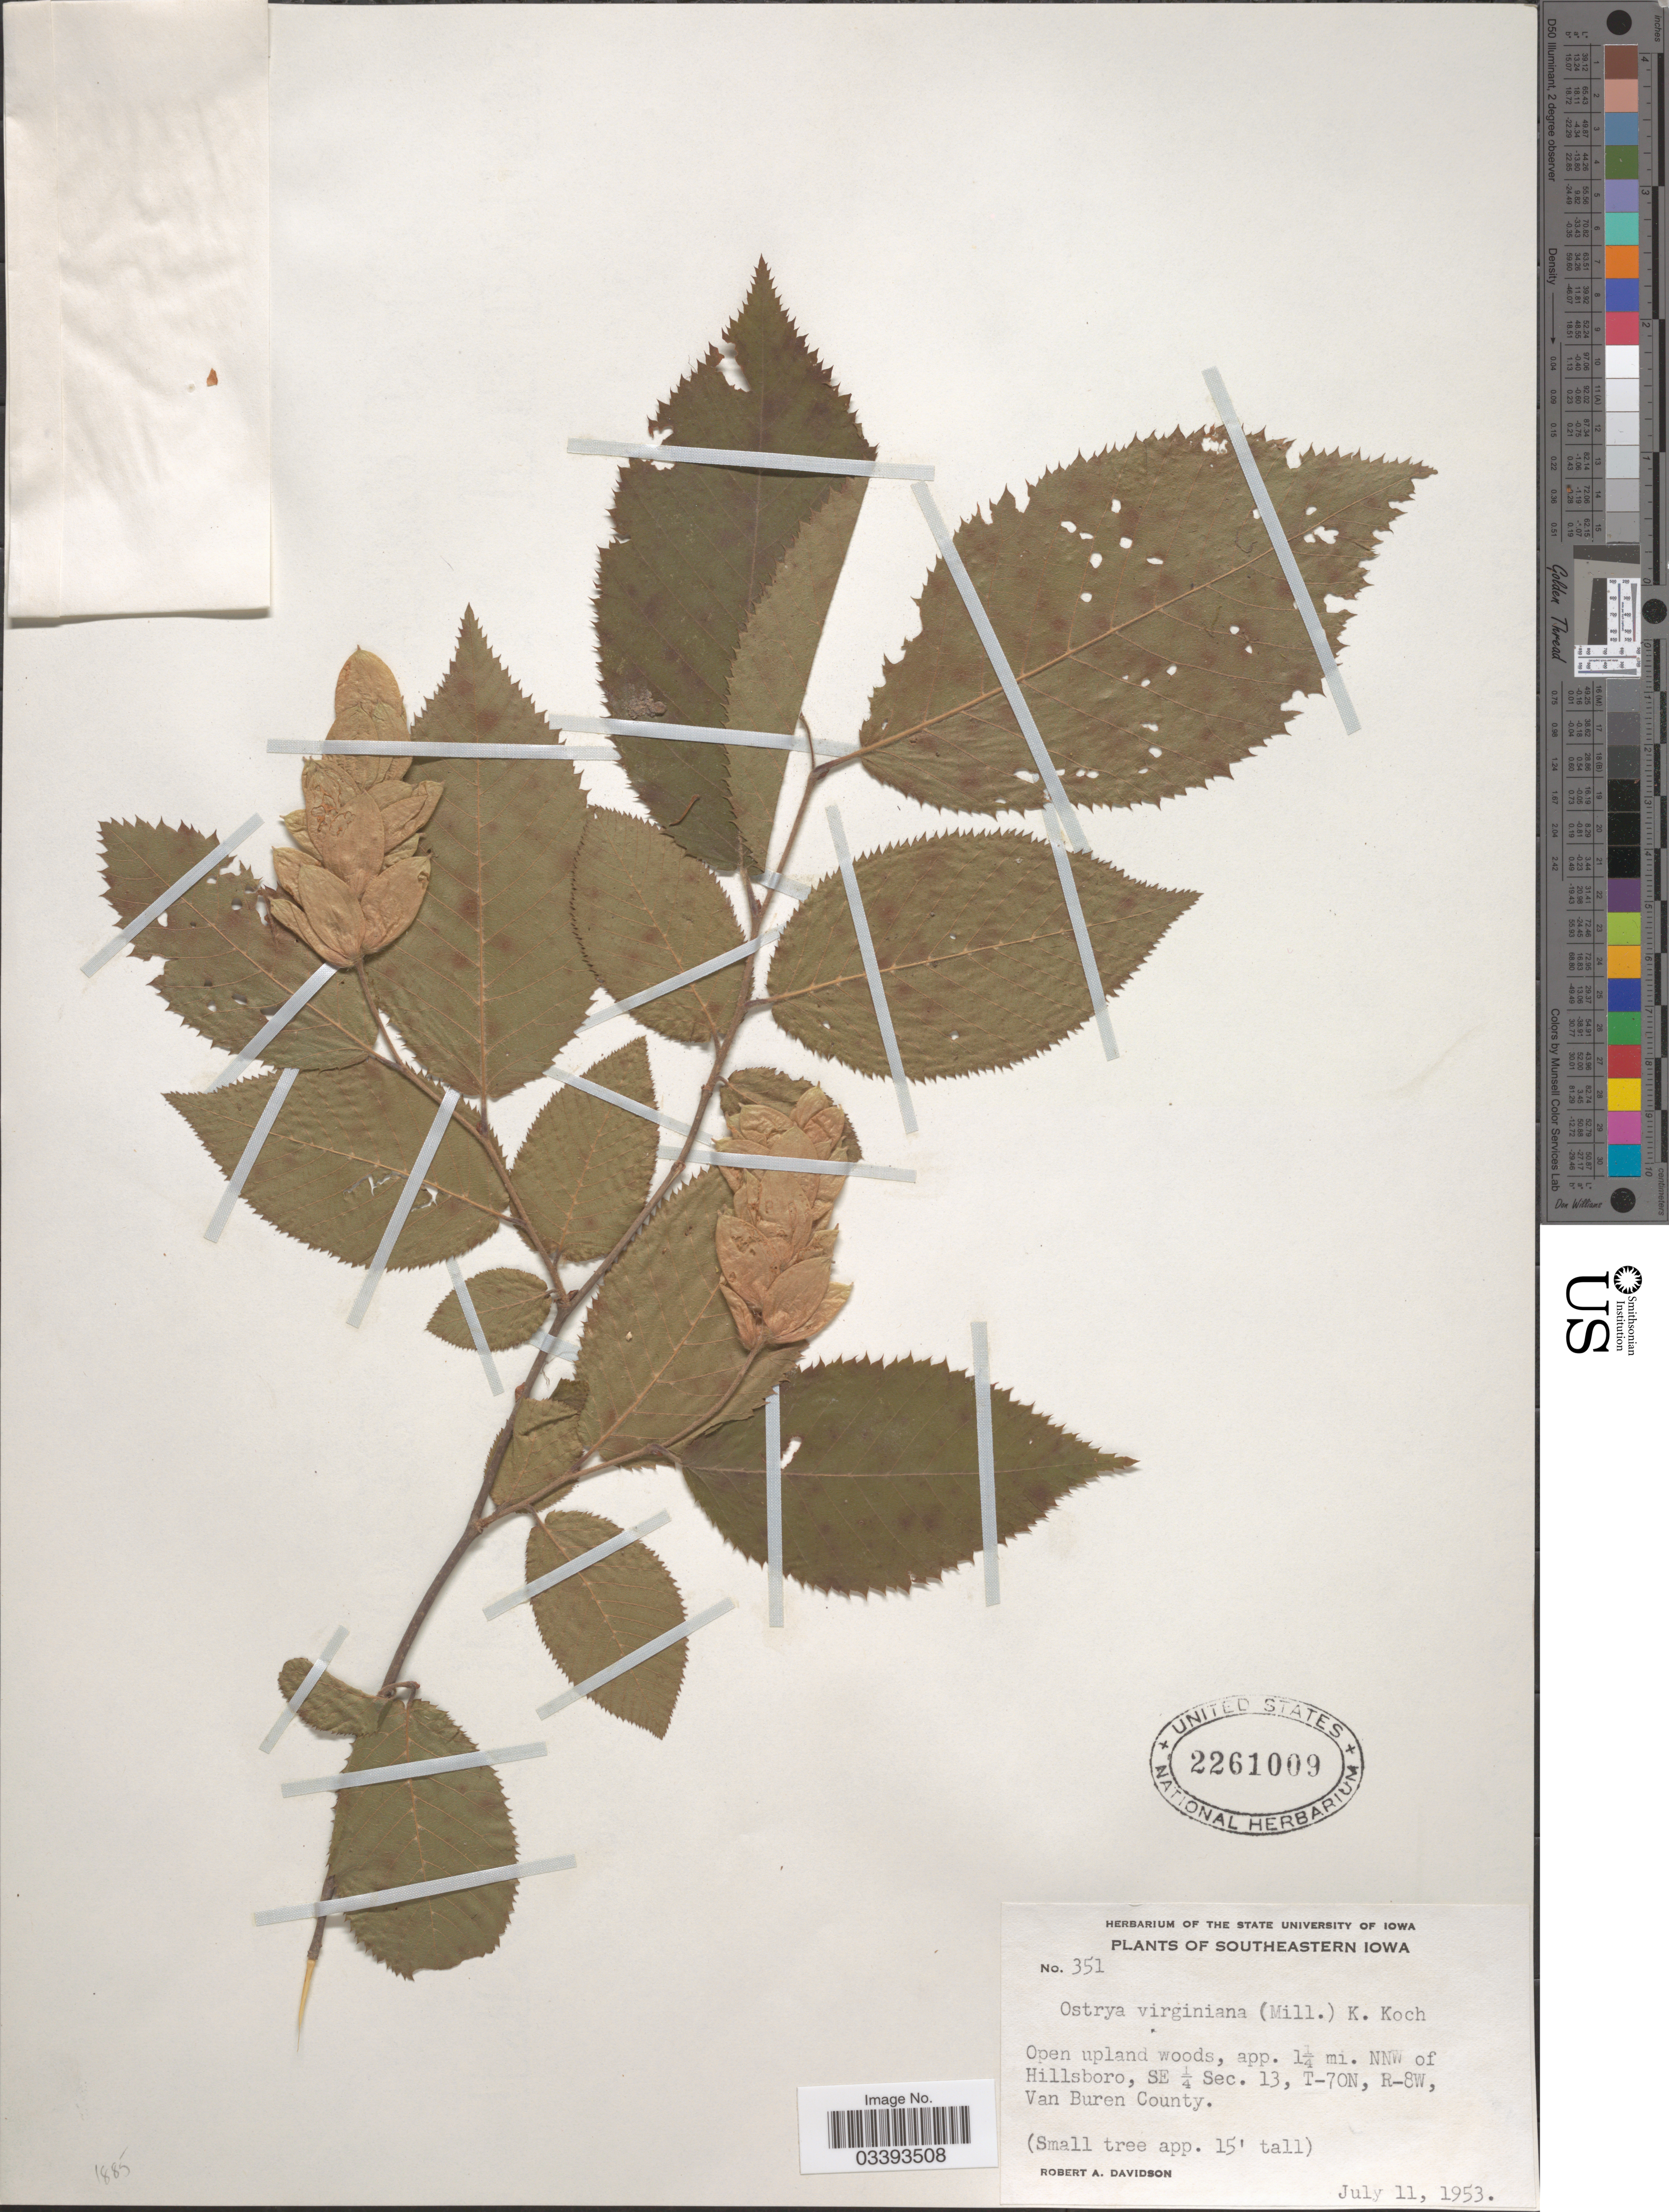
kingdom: Plantae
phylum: Tracheophyta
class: Magnoliopsida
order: Fagales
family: Betulaceae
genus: Ostrya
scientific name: Ostrya virginiana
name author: (Mill.) K. Koch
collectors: R. A. Davidson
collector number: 351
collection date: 1953-07-11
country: United States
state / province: Iowa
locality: Southeastern Iowa. Open upland woods, app. 1¼ mi. NNW of Hillsboro, SE ¼ Sec. 13, T-70N, R-8W, Van Buren County.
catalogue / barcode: US 2261009